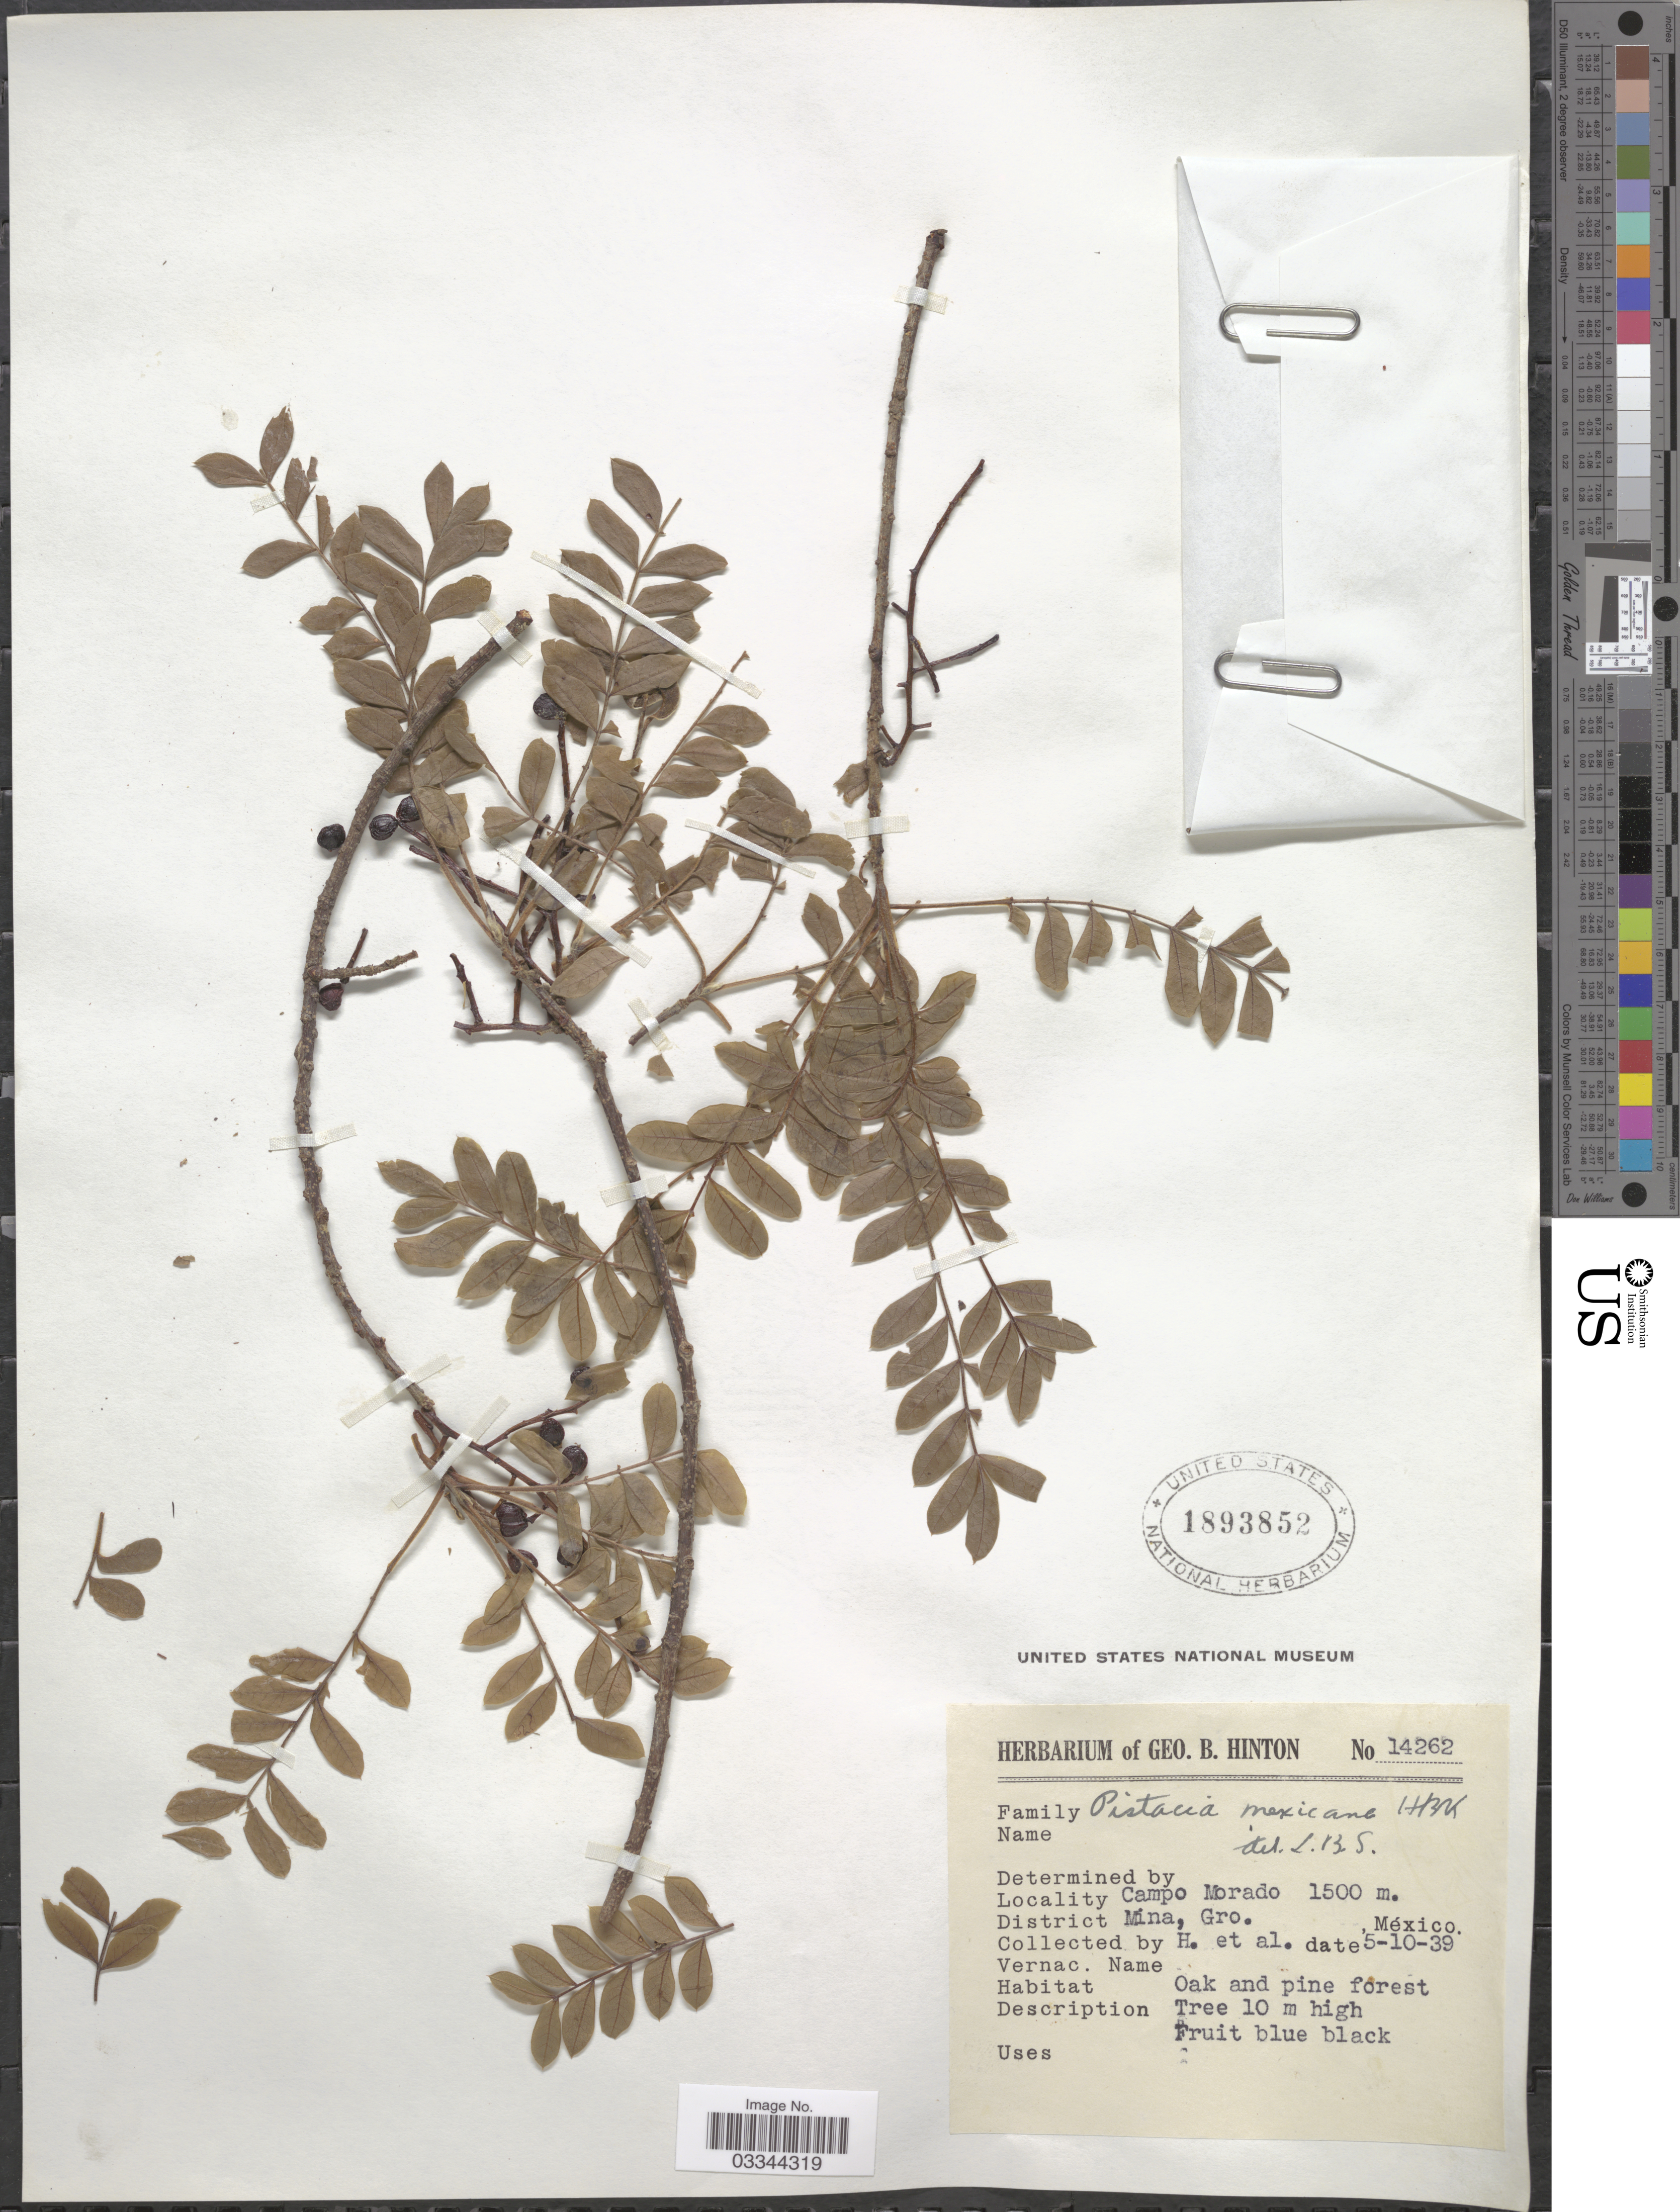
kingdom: Plantae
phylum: Tracheophyta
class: Magnoliopsida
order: Sapindales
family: Anacardiaceae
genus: Pistacia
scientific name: Pistacia mexicana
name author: Kunth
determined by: Mitchell, J. D.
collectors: G. B. Hinton & et al.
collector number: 14262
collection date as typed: Transcribed d/m/y: 5/10/39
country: Mexico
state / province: Guerrero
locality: Campo Morado, District Mina.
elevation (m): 1500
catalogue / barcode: US 1893852